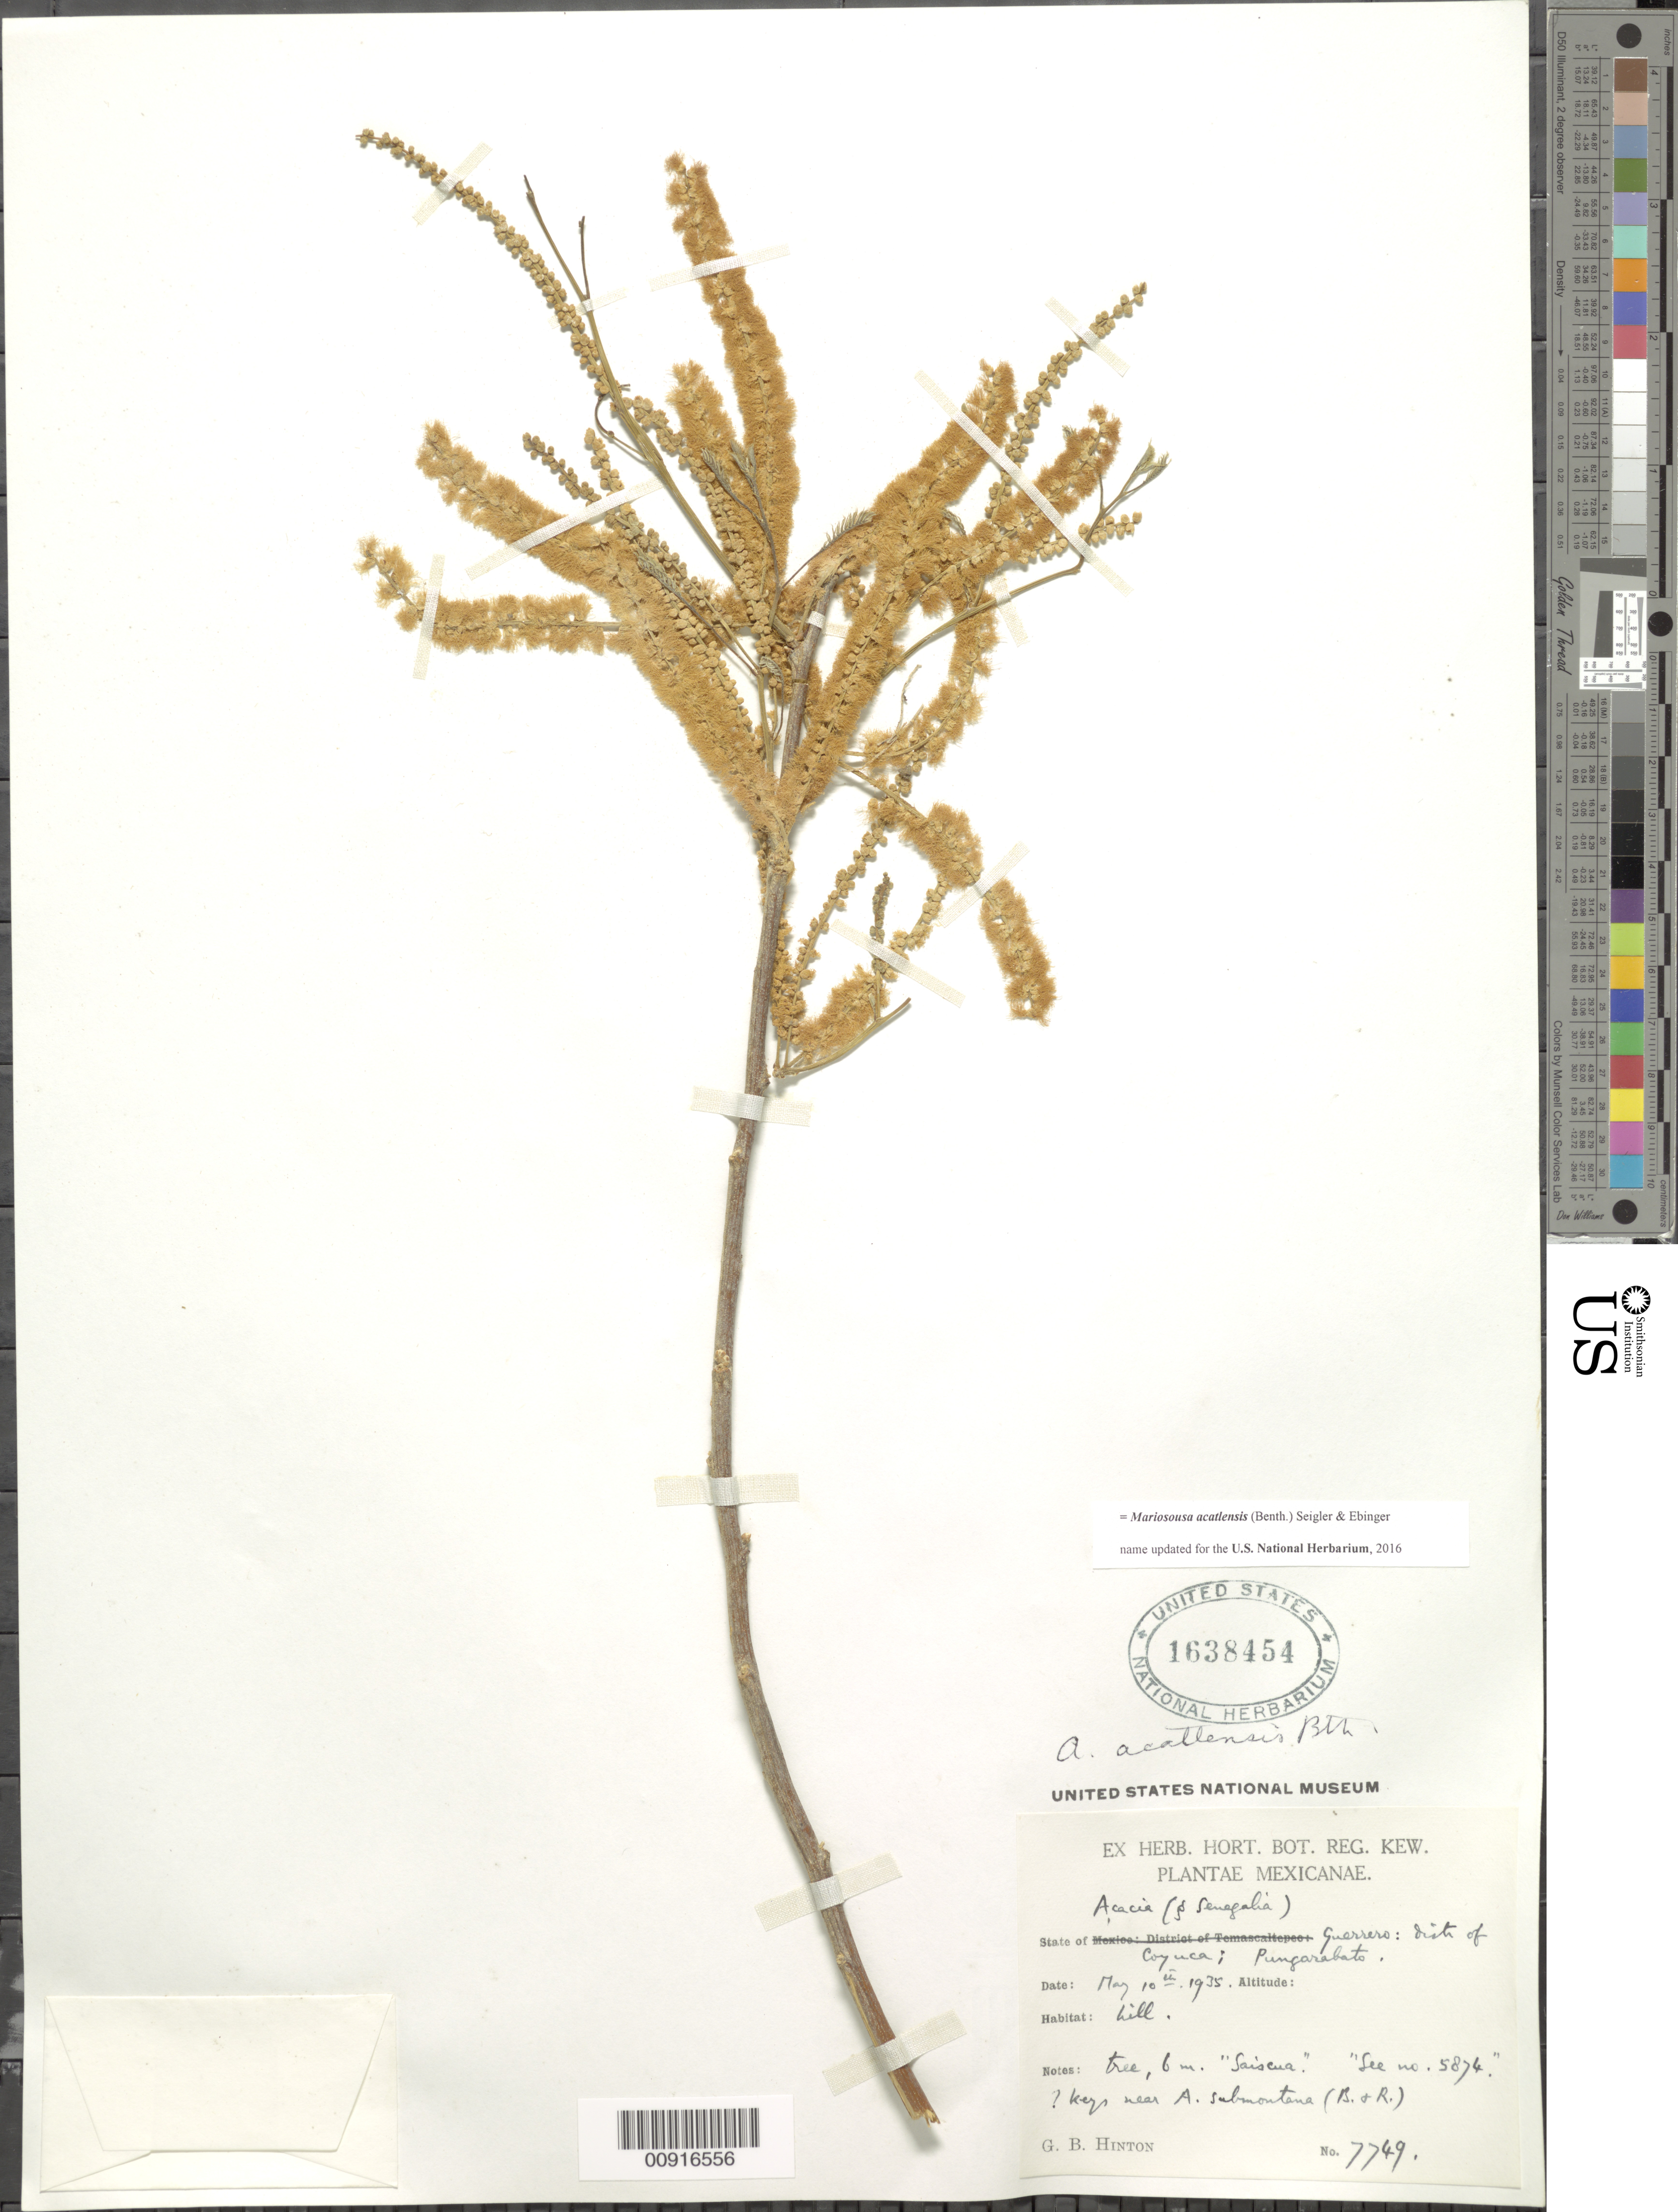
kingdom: Plantae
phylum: Tracheophyta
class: Magnoliopsida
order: Fabales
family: Fabaceae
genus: Mariosousa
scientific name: Mariosousa acatlensis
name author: (Benth.) Seigler & Ebinger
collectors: G. B. Hinton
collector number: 7749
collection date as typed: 10 May 1935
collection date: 1935-05-10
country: Mexico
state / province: Guerrero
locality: Guerrero: District of Coyuca; Pungarabato.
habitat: Hill.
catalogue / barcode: US 1638454